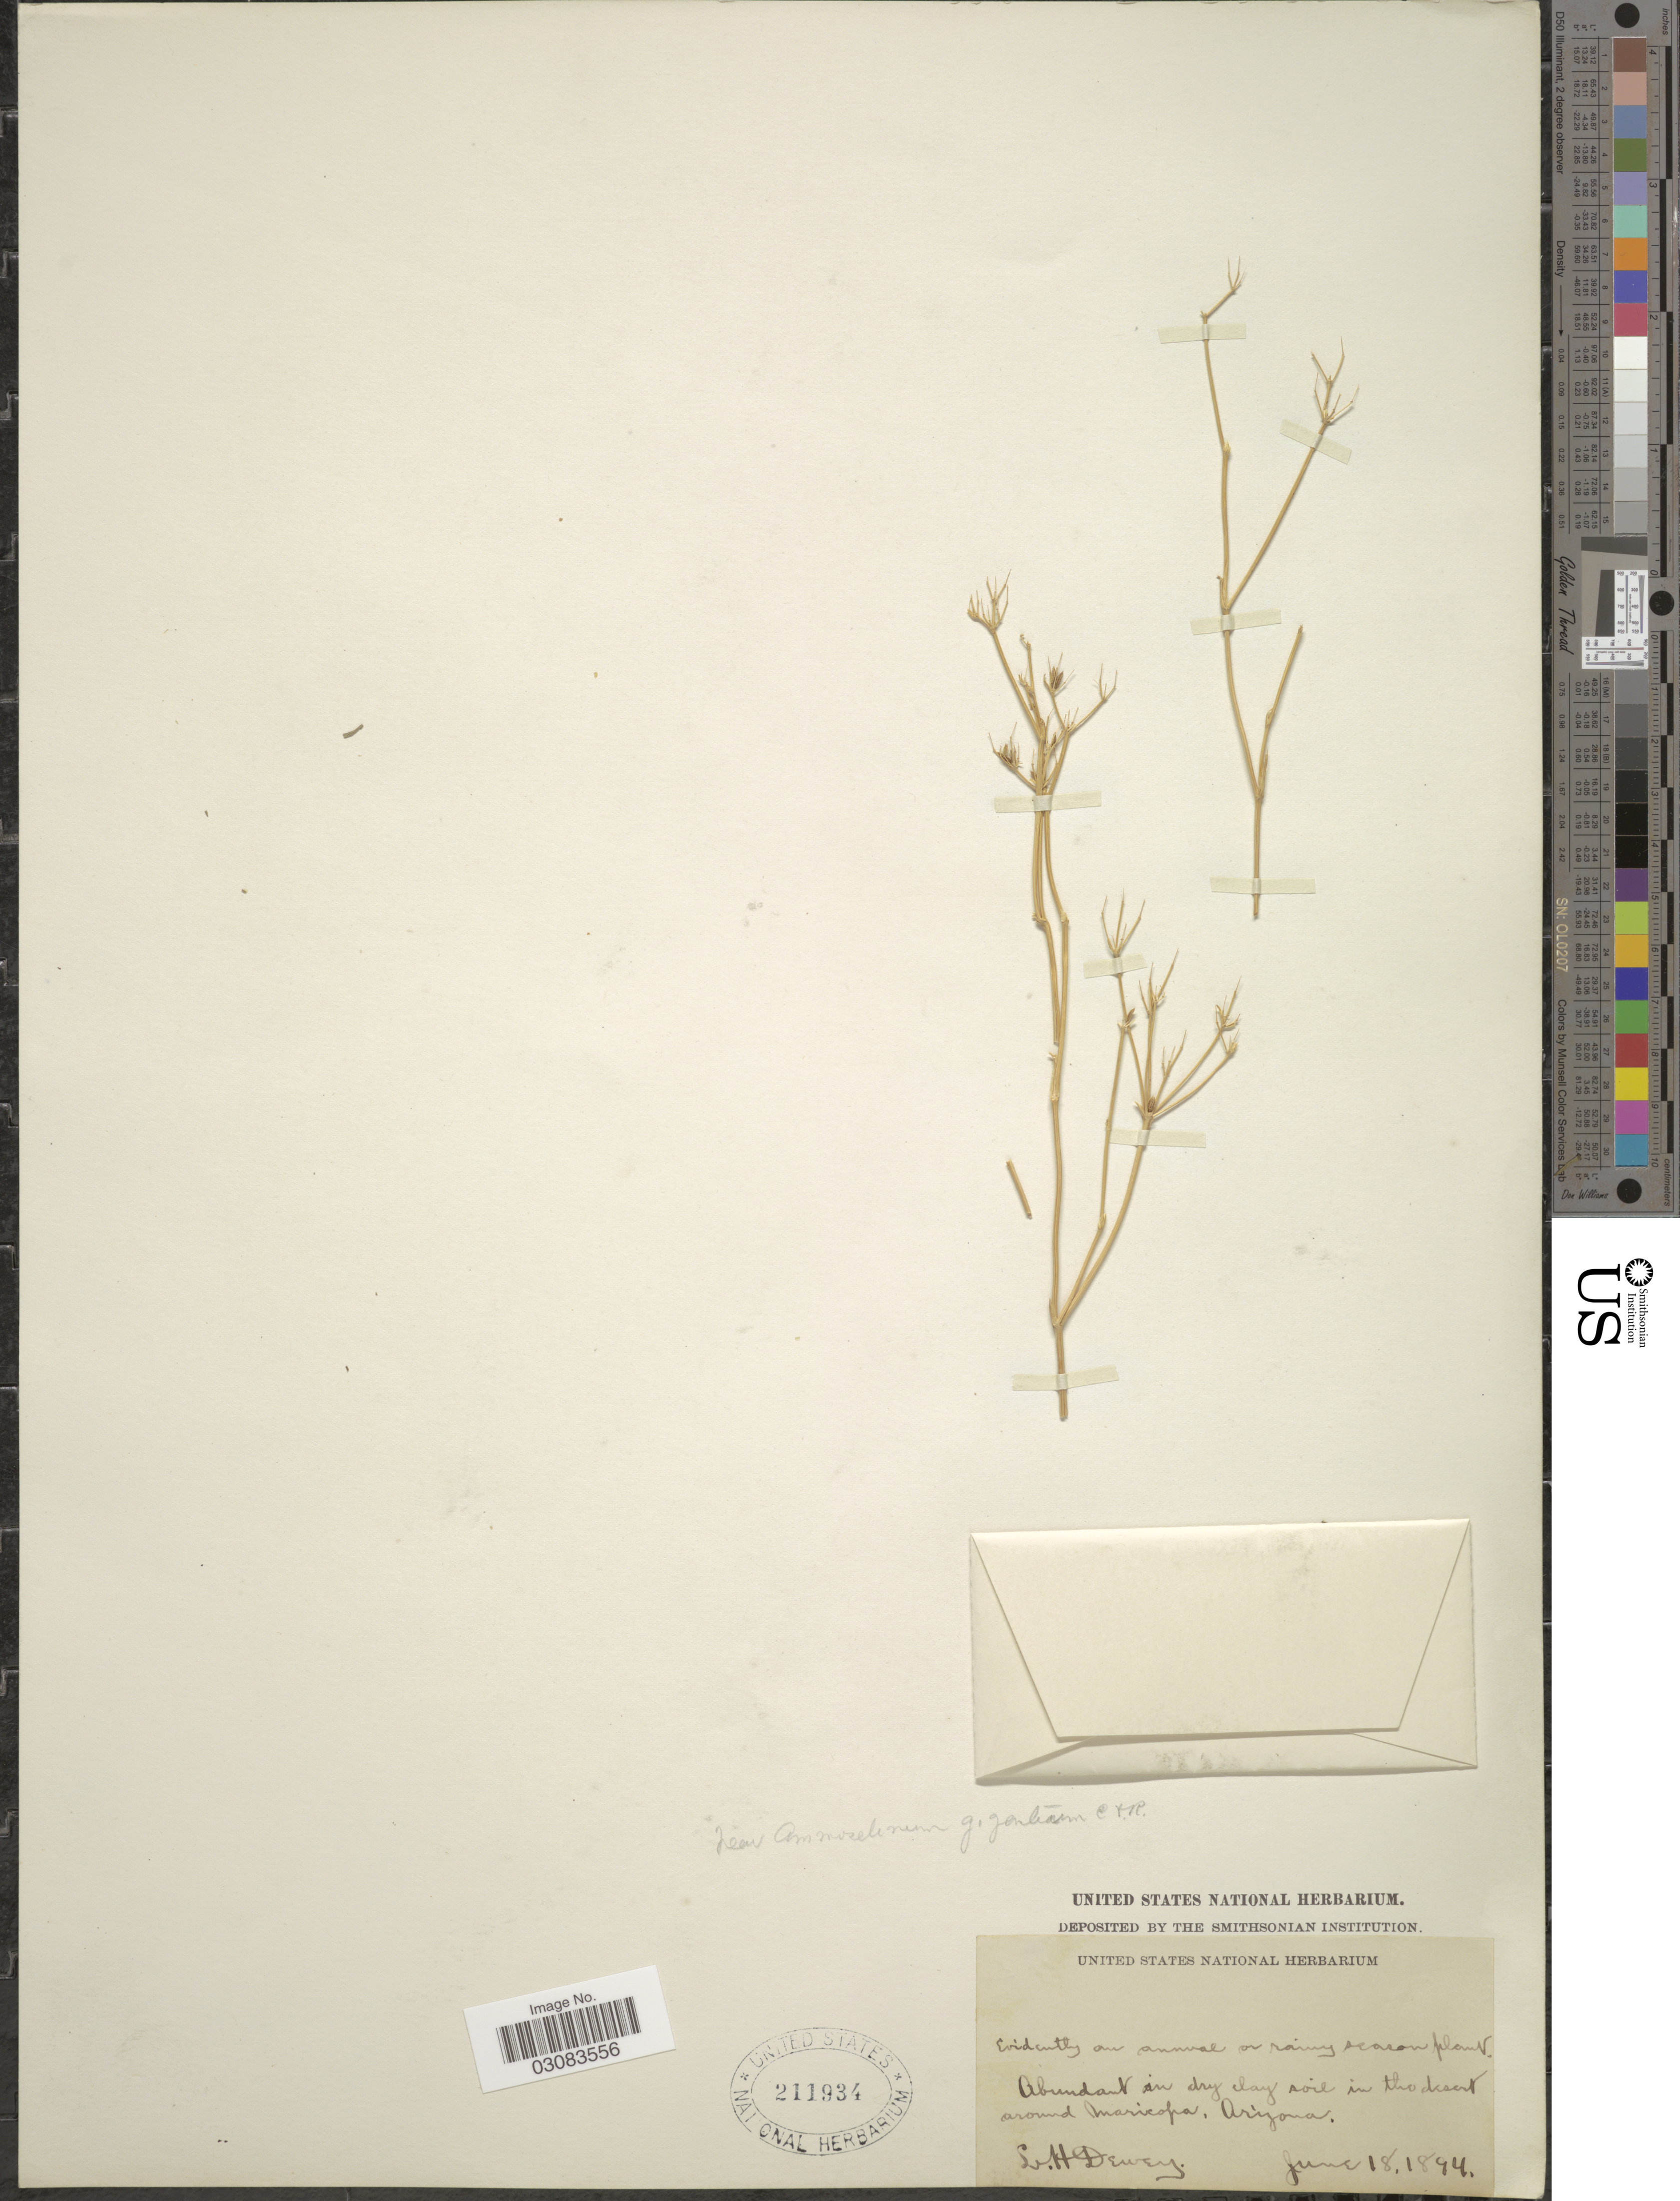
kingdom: Plantae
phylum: Tracheophyta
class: Magnoliopsida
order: Apiales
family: Apiaceae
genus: Ammoselinum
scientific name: Ammoselinum giganteum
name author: J.M. Coult. & Rose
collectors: L. H. Dewey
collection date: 1894-06-16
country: United States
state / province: Arizona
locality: Abundant in dry clay soil in the desert around Maricopa.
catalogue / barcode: US 211934